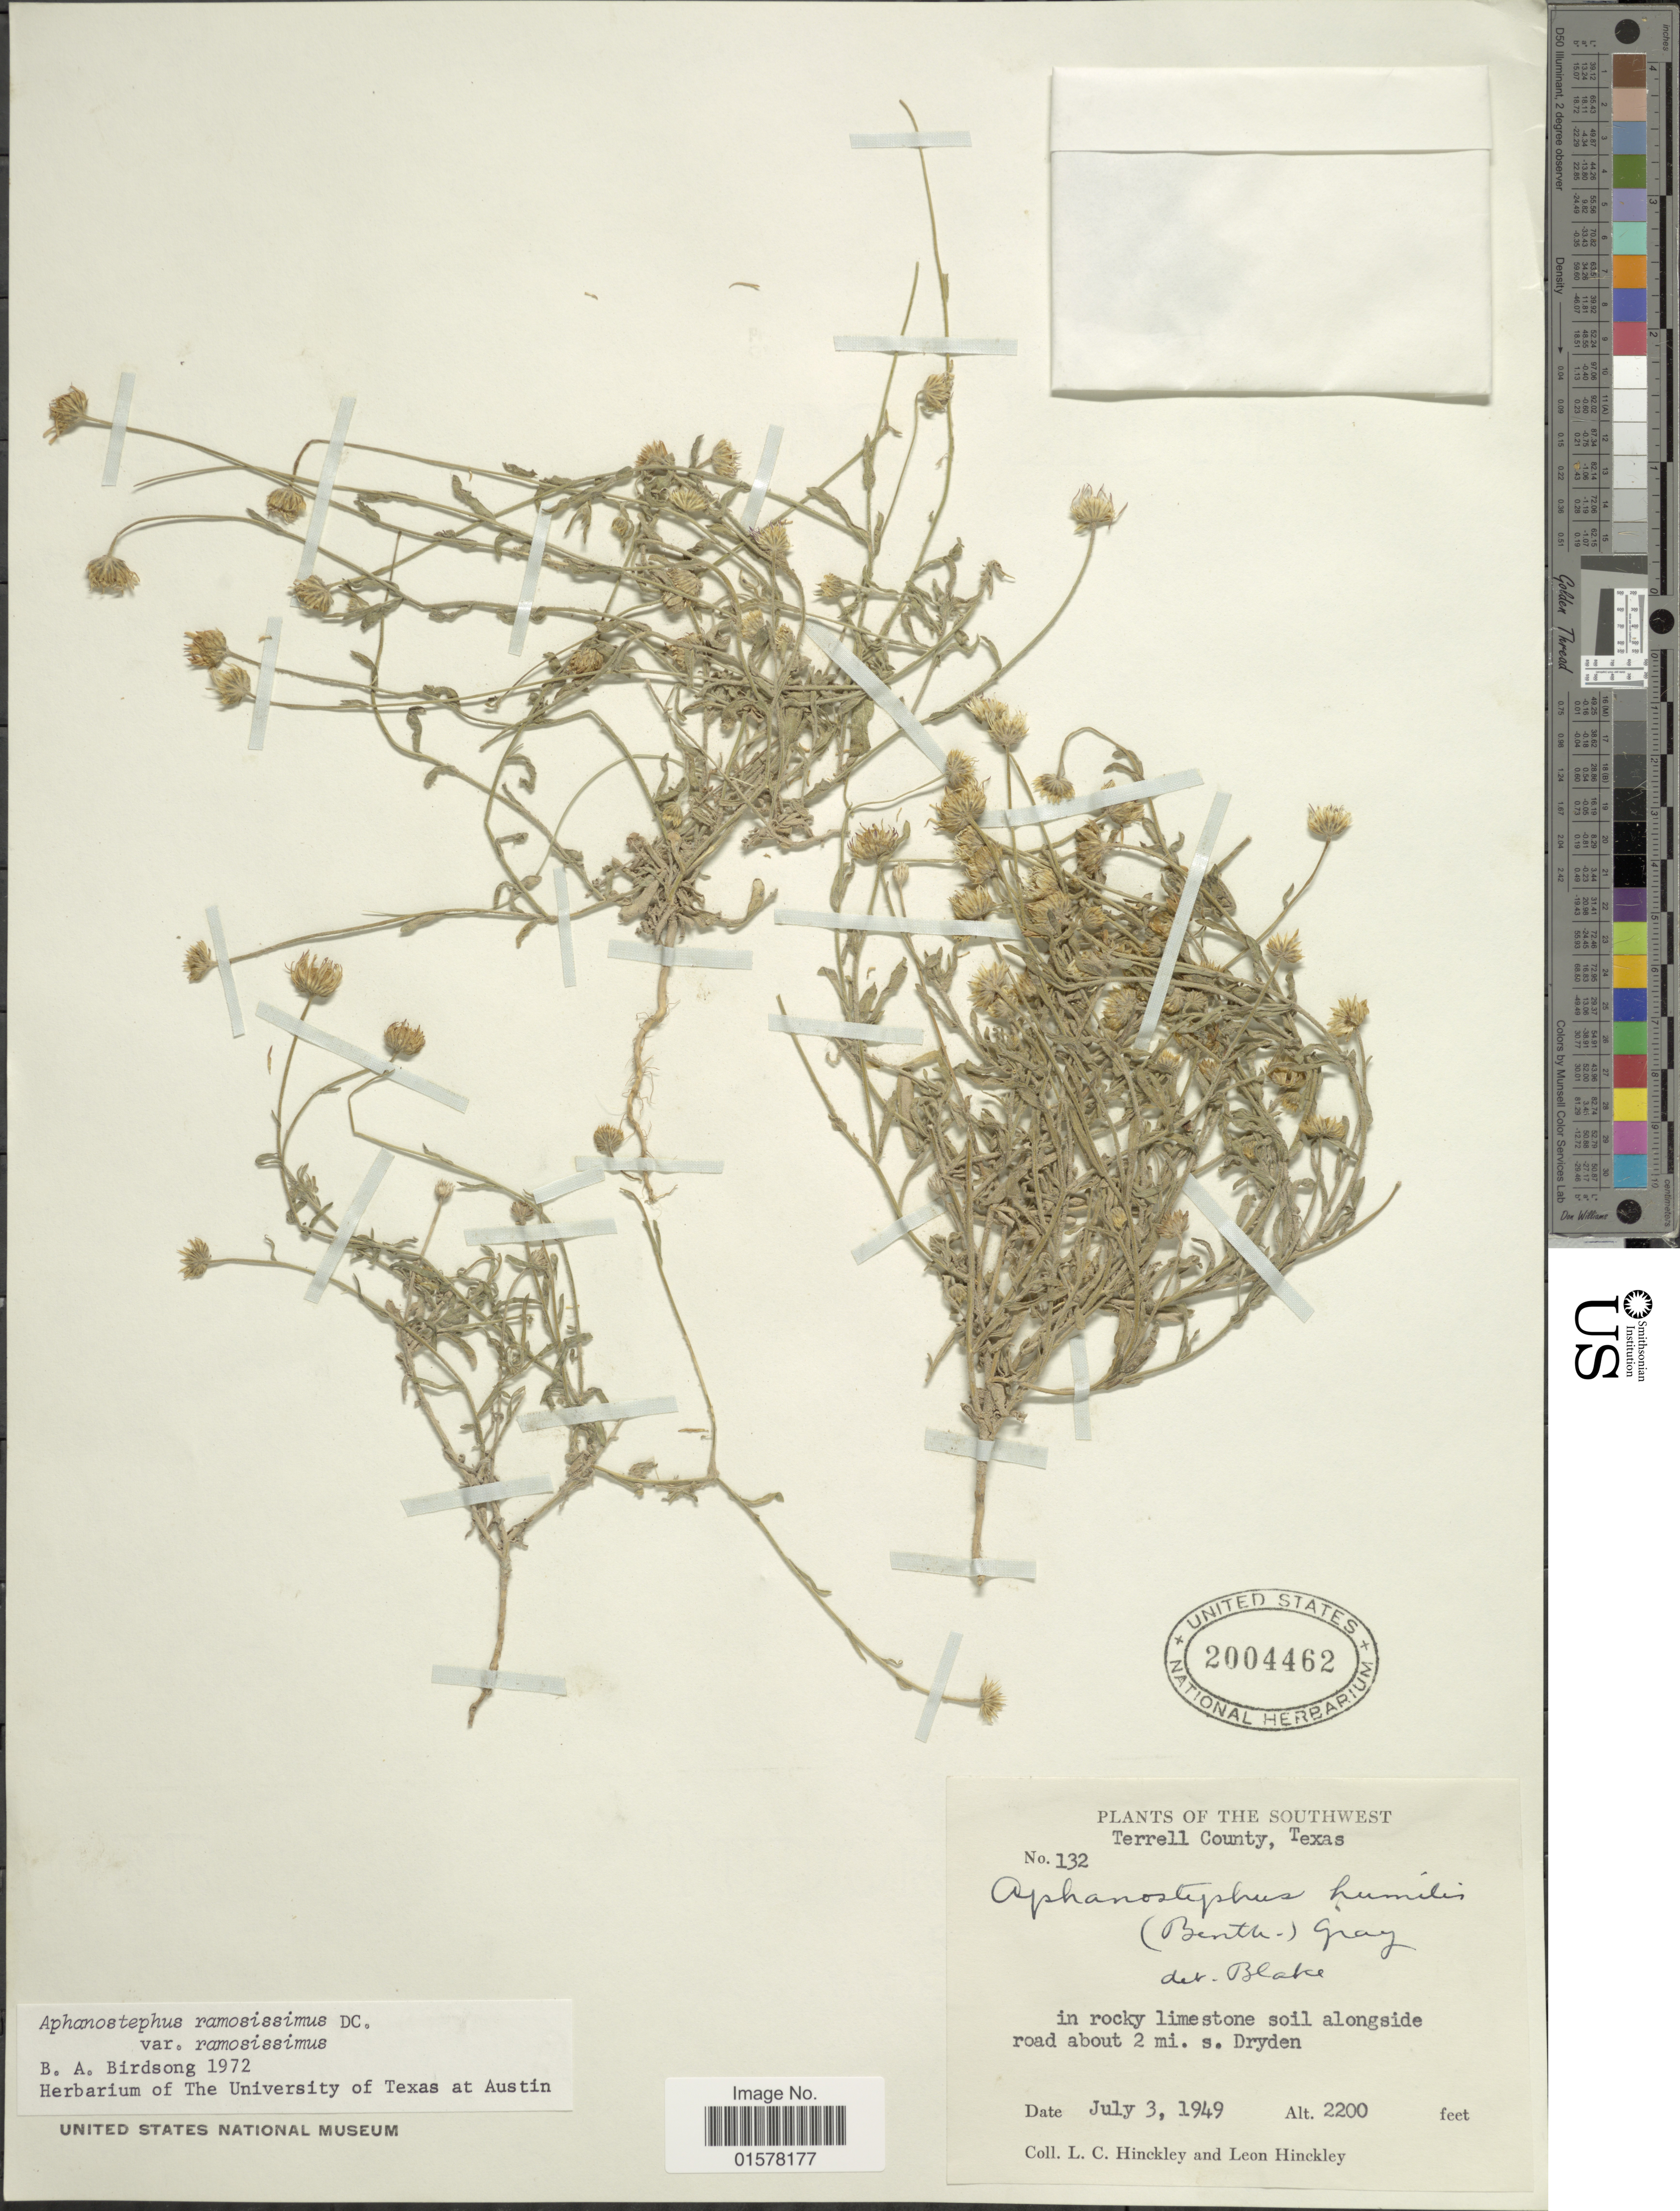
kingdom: Plantae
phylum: Tracheophyta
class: Magnoliopsida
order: Asterales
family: Asteraceae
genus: Aphanostephus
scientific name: Aphanostephus ramosissimus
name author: DC.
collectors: L. Hinckley & L. Hinckley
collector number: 132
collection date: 1949-07-03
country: United States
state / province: Texas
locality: Terrel County, Texas. alongside road about 2 mi. s. Dryden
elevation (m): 671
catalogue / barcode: US 2004462